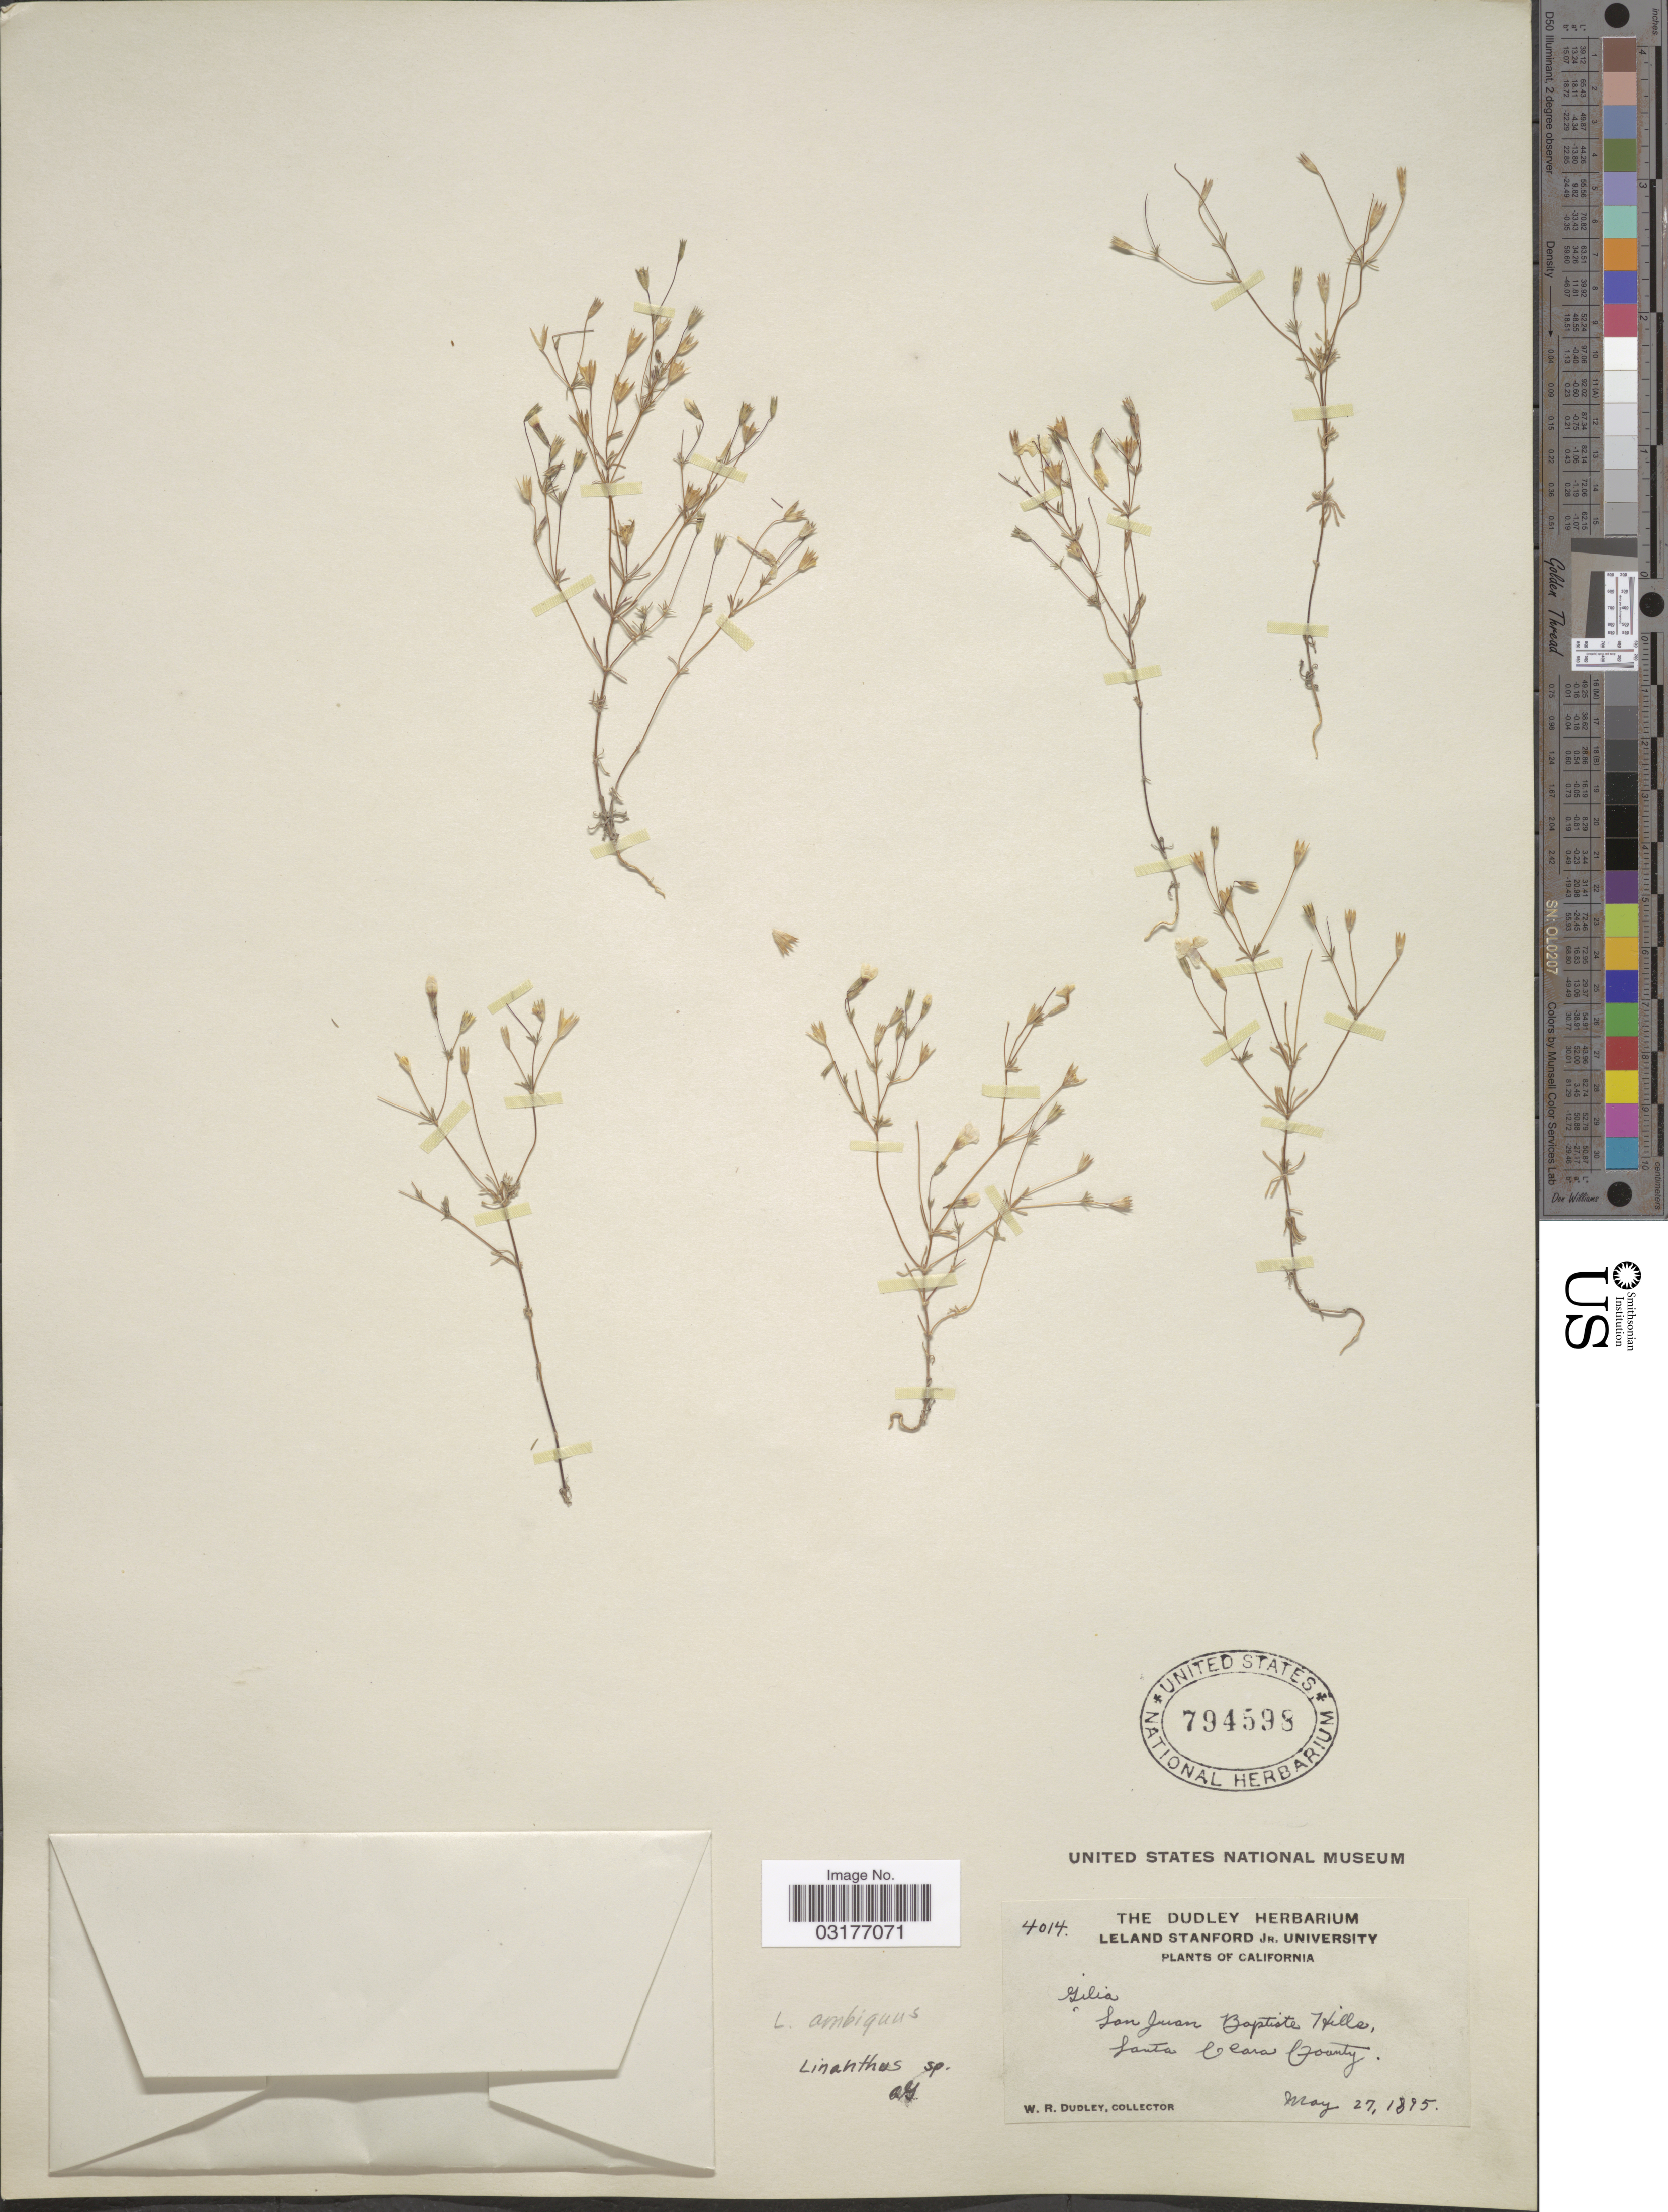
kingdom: Plantae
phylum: Tracheophyta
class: Magnoliopsida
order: Ericales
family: Polemoniaceae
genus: Leptosiphon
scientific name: Leptosiphon ambiguus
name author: (Rattan) J.M. Porter & L.A. Johnson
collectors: W. Dudley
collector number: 4014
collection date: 1895-05-27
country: United States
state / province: California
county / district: Santa Clara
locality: San Juan Baptiste Hills, Santa Clara County.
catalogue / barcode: US 794598